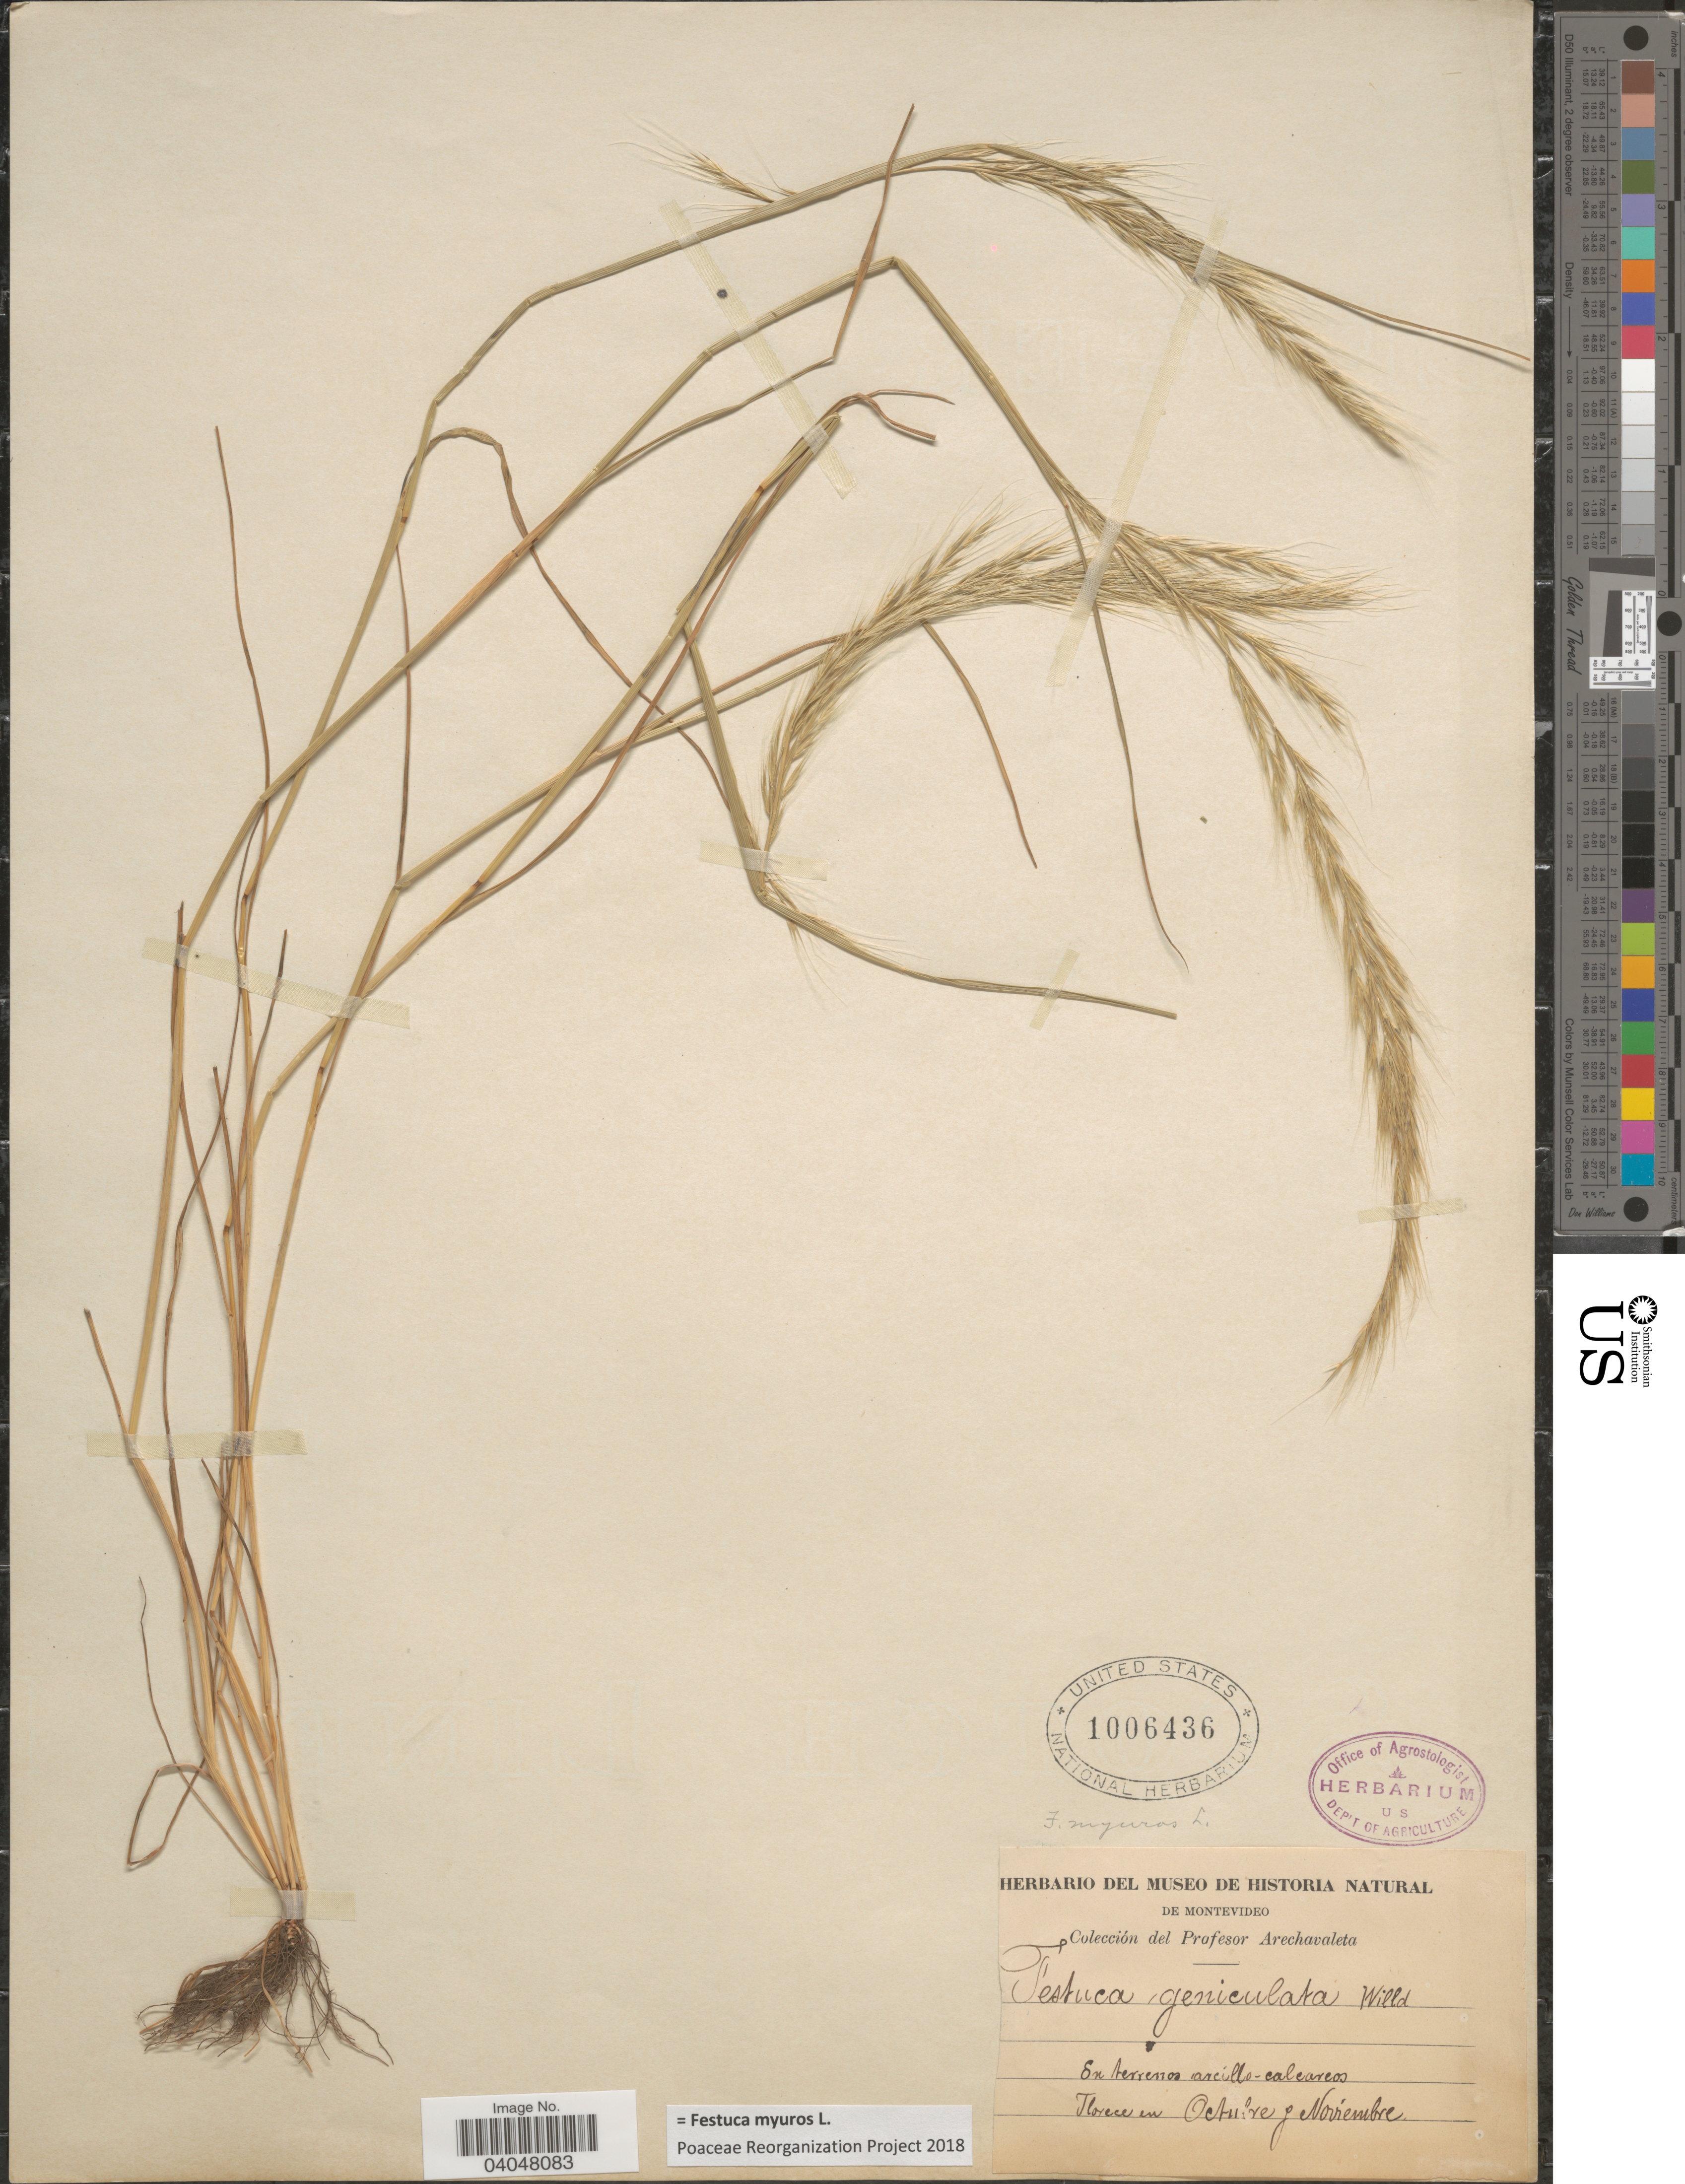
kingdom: Plantae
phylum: Tracheophyta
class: Liliopsida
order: Poales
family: Poaceae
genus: Festuca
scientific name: Festuca myuros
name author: L.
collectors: Arechavaleta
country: Uruguay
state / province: Montevideo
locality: En terrenos arcillo-calcareos.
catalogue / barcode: US 1006436